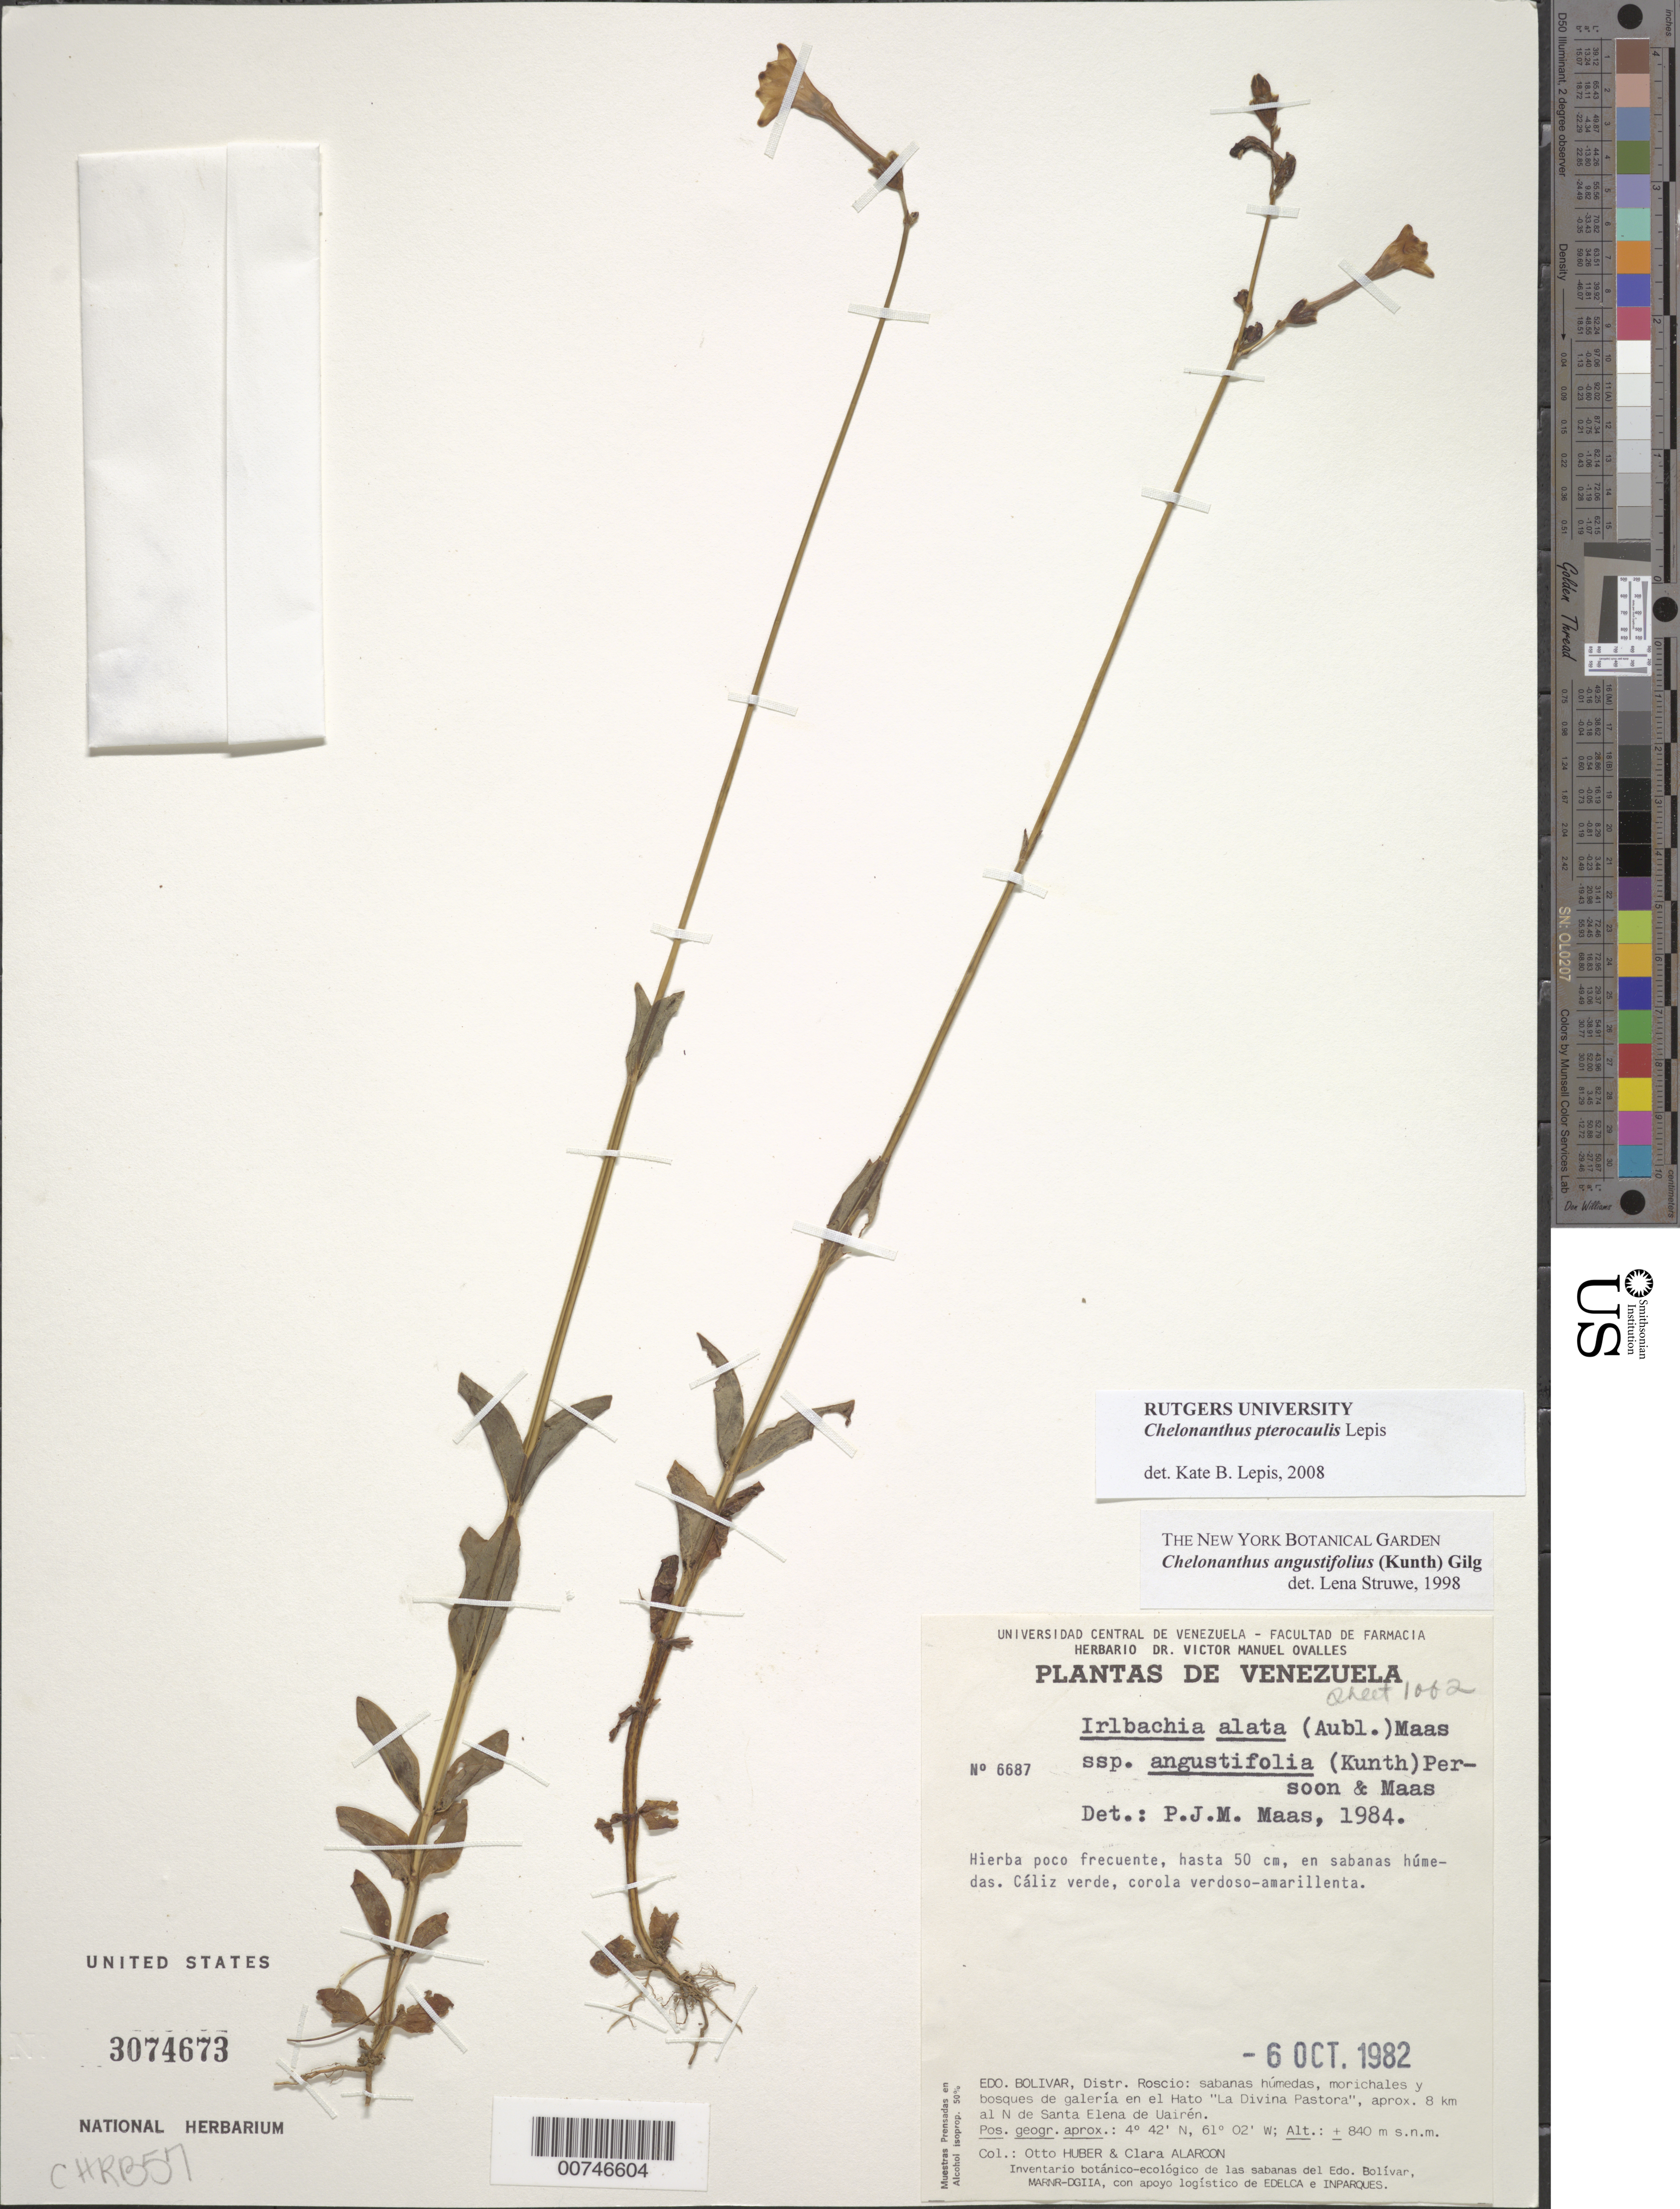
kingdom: Plantae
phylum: Tracheophyta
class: Magnoliopsida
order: Gentianales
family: Gentianaceae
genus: Chelonanthus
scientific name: Chelonanthus pterocaulis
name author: Lepis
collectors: O. Huber & C. Alarcon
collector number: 6687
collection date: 1982-10-06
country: Venezuela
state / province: Bolivar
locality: Edo. Bolivar, Distr. Roscio: sabanas húmedas, morichales y bosques de galería en el Hato "La Divina Pastora", aprox. 8 km al N de Santa Elena de Uairén.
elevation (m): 840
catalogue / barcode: US 3074673